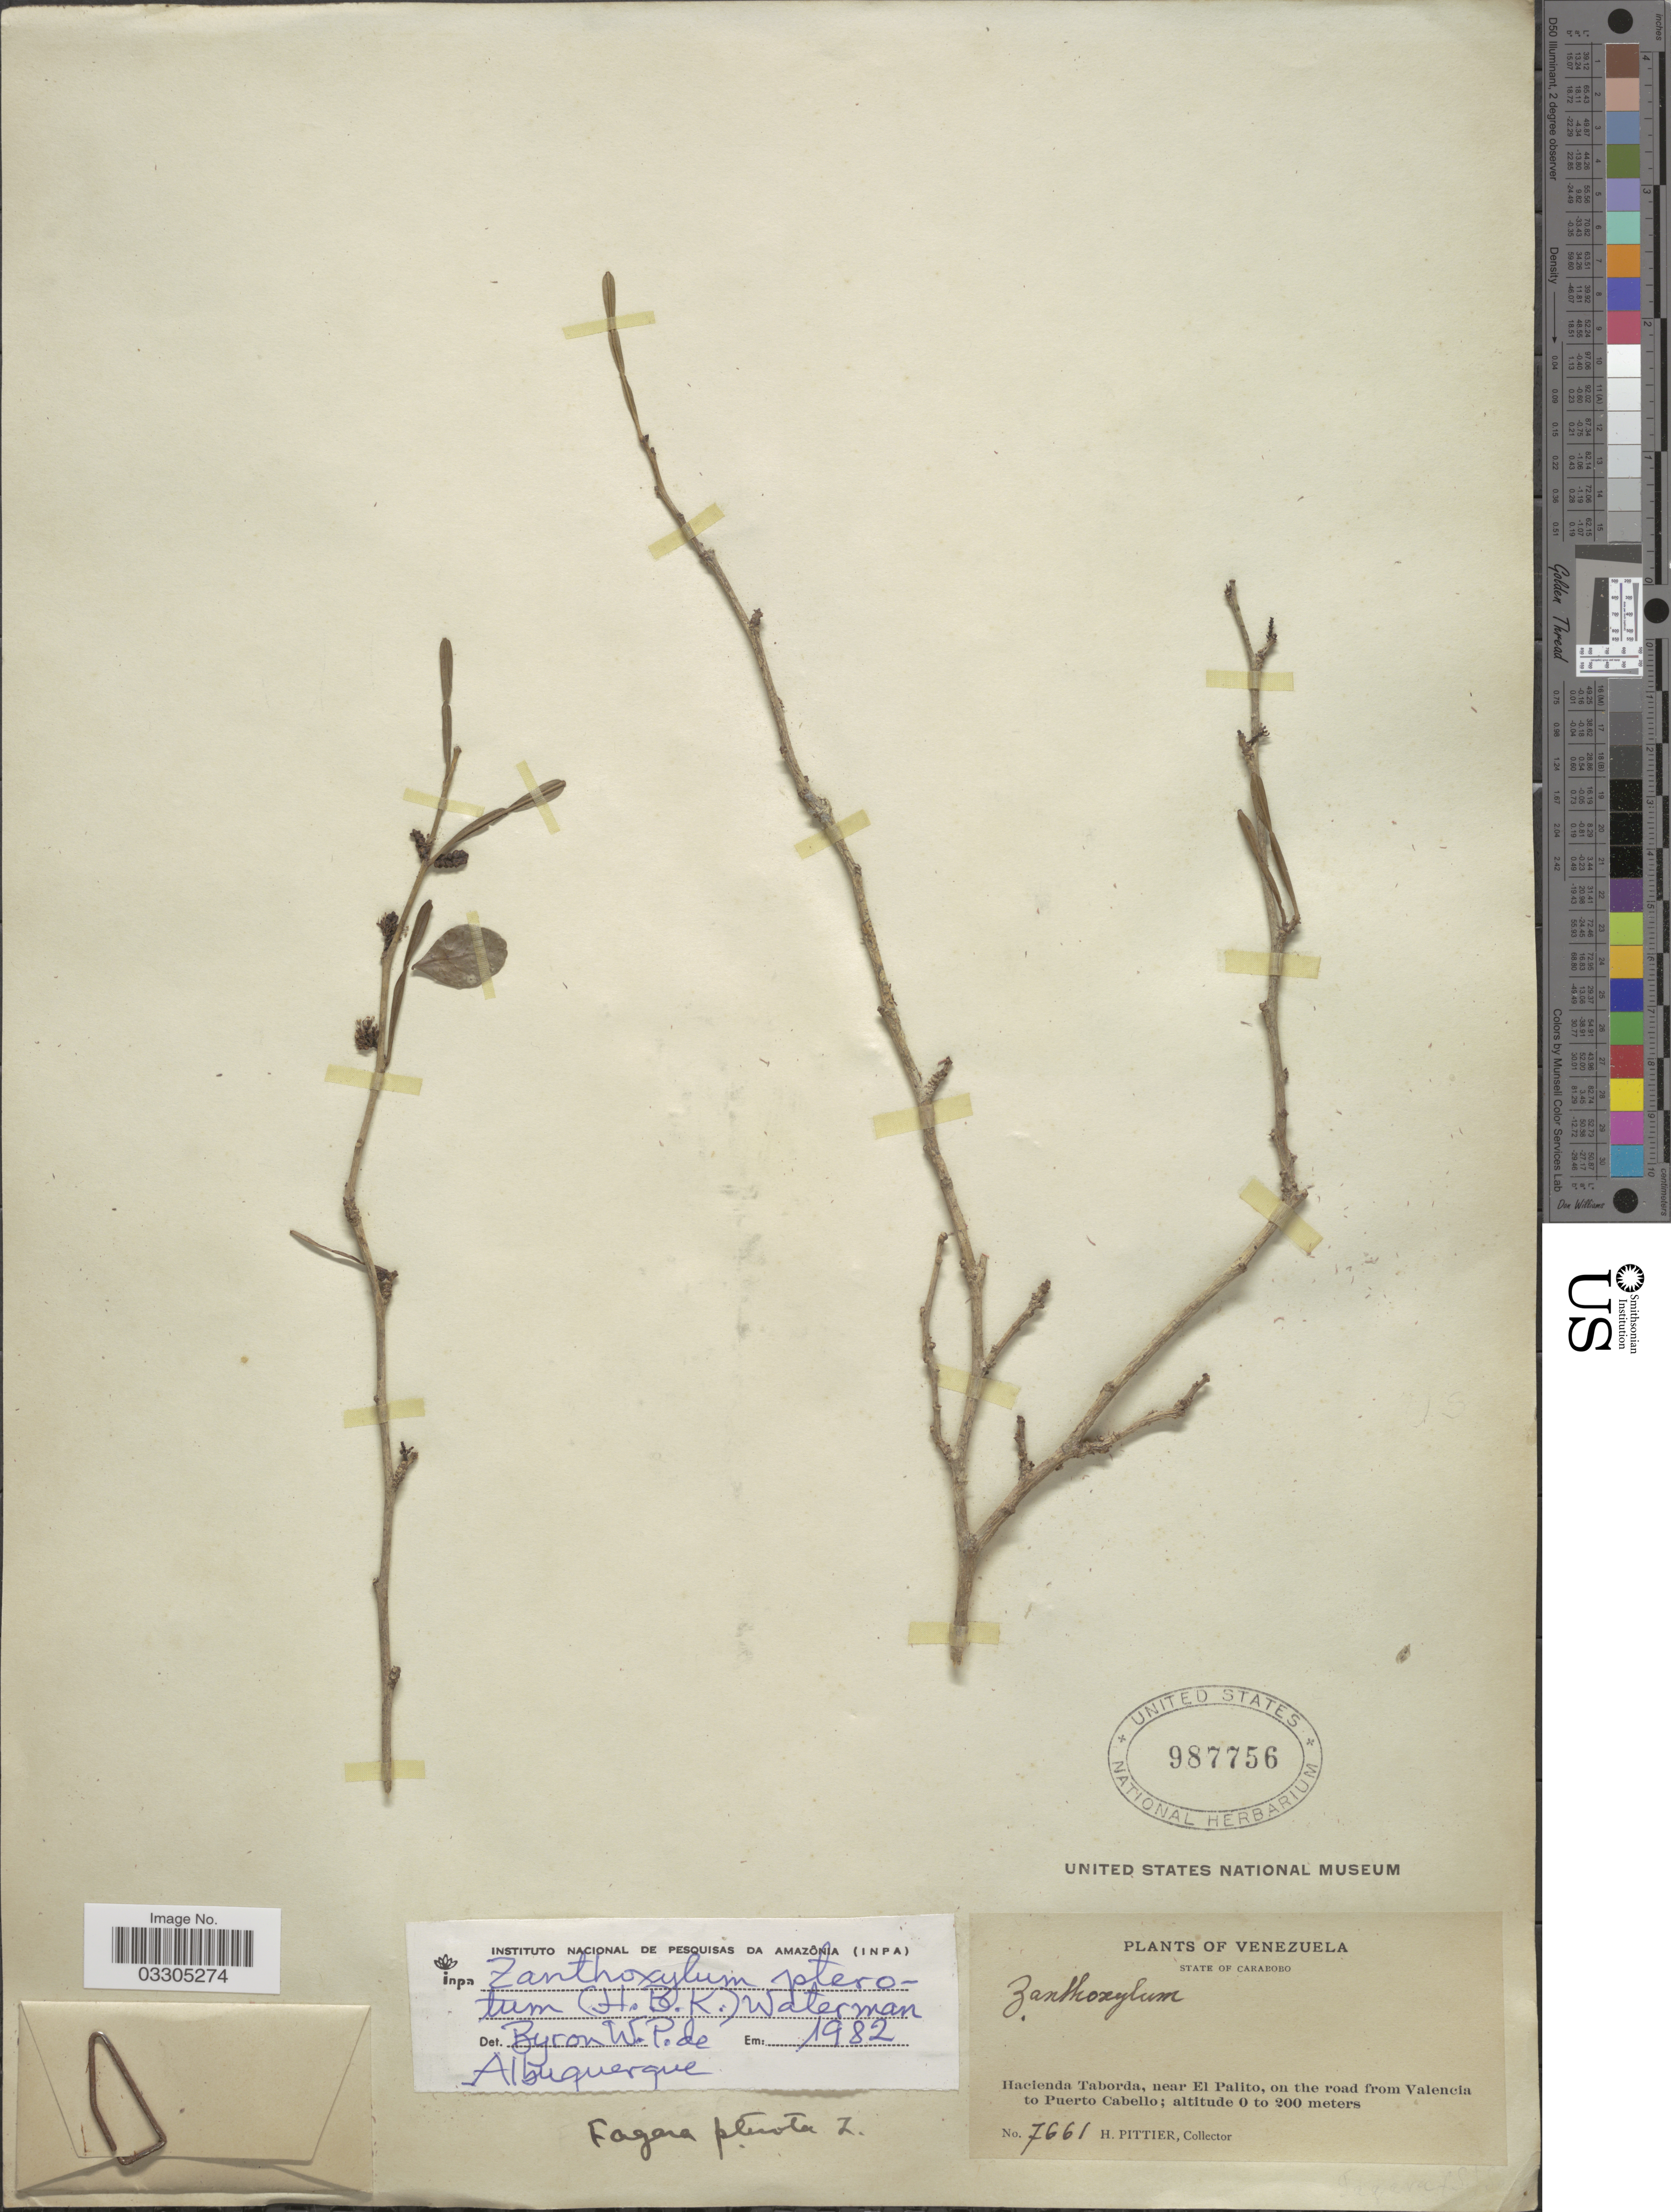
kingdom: Plantae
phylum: Tracheophyta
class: Magnoliopsida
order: Sapindales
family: Rutaceae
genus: Zanthoxylum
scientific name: Zanthoxylum fagara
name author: (L.) Sarg.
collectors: H. F. Pittier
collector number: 7661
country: Venezuela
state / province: Carabobo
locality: Hacienda Taborda, near El Palito, on the road from Valencia to Puerto Cabello.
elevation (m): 0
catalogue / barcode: US 987756